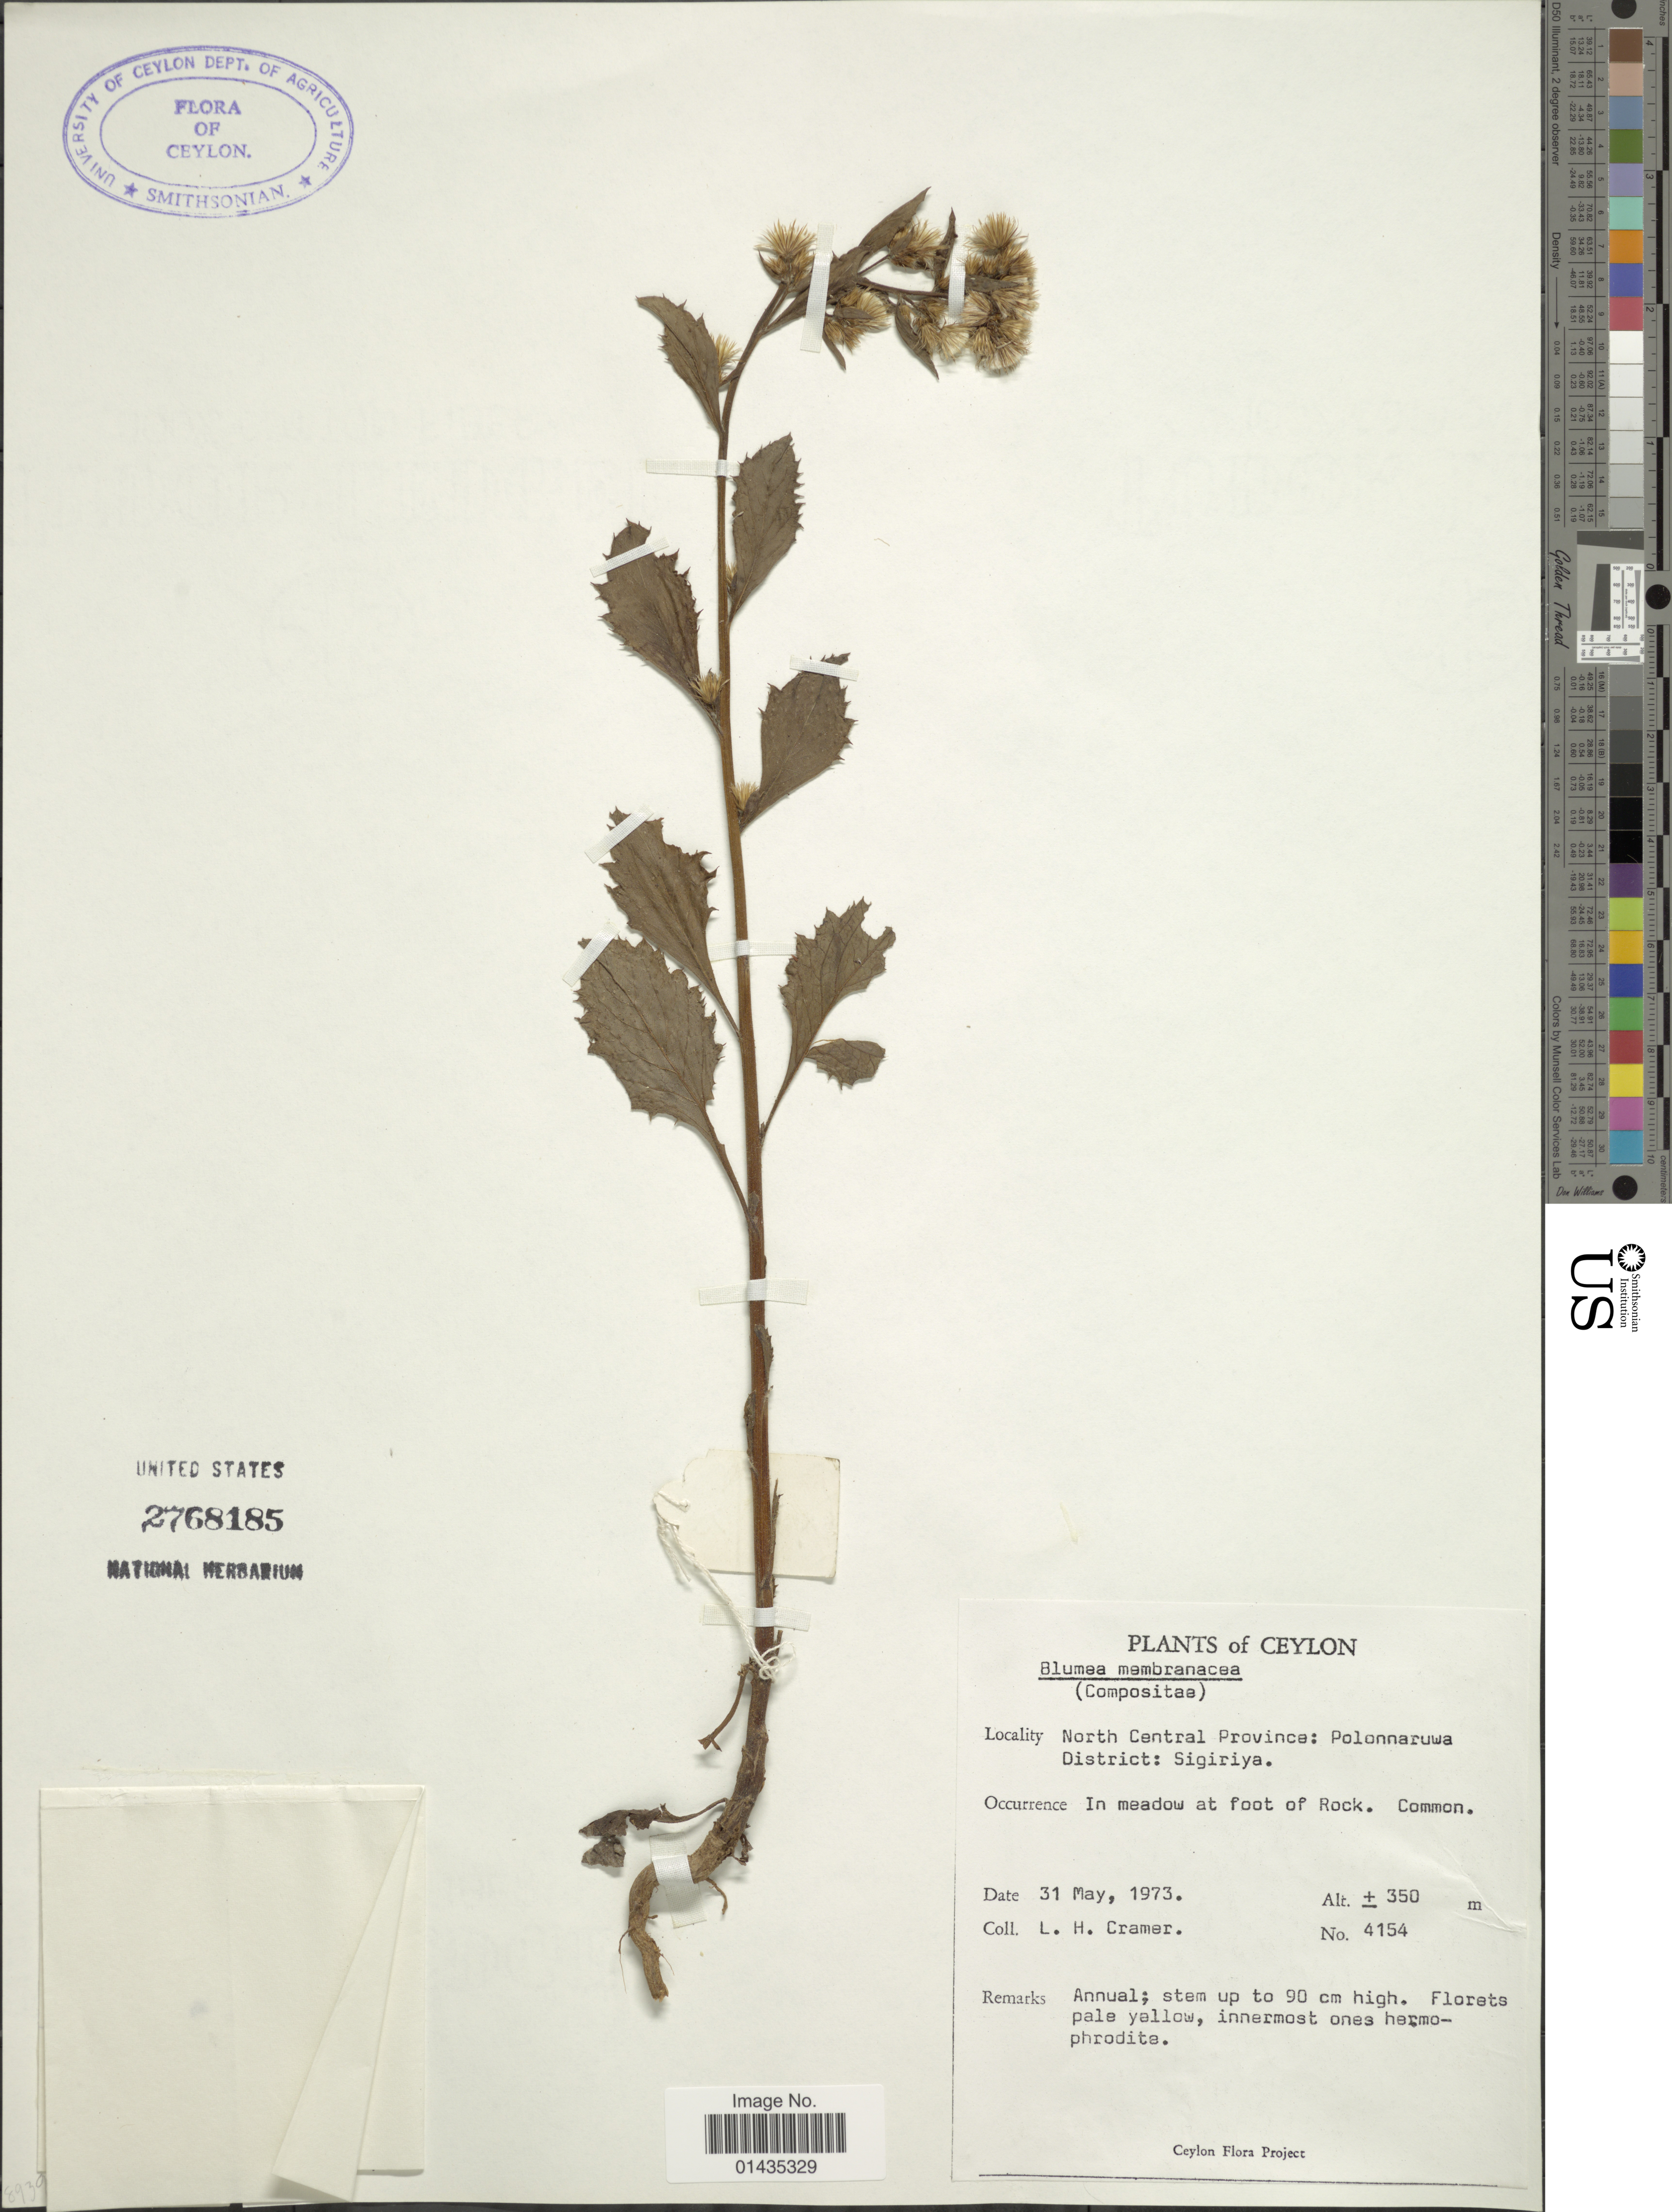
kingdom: Plantae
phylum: Tracheophyta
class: Magnoliopsida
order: Asterales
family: Asteraceae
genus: Blumea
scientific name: Blumea membranacea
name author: DC.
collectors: L. H. Cramer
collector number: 4154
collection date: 1973-05-31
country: Sri Lanka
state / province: North Central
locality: Ceylon, Polonnaruwa District, Sigiriya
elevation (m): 350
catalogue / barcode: US 2768185